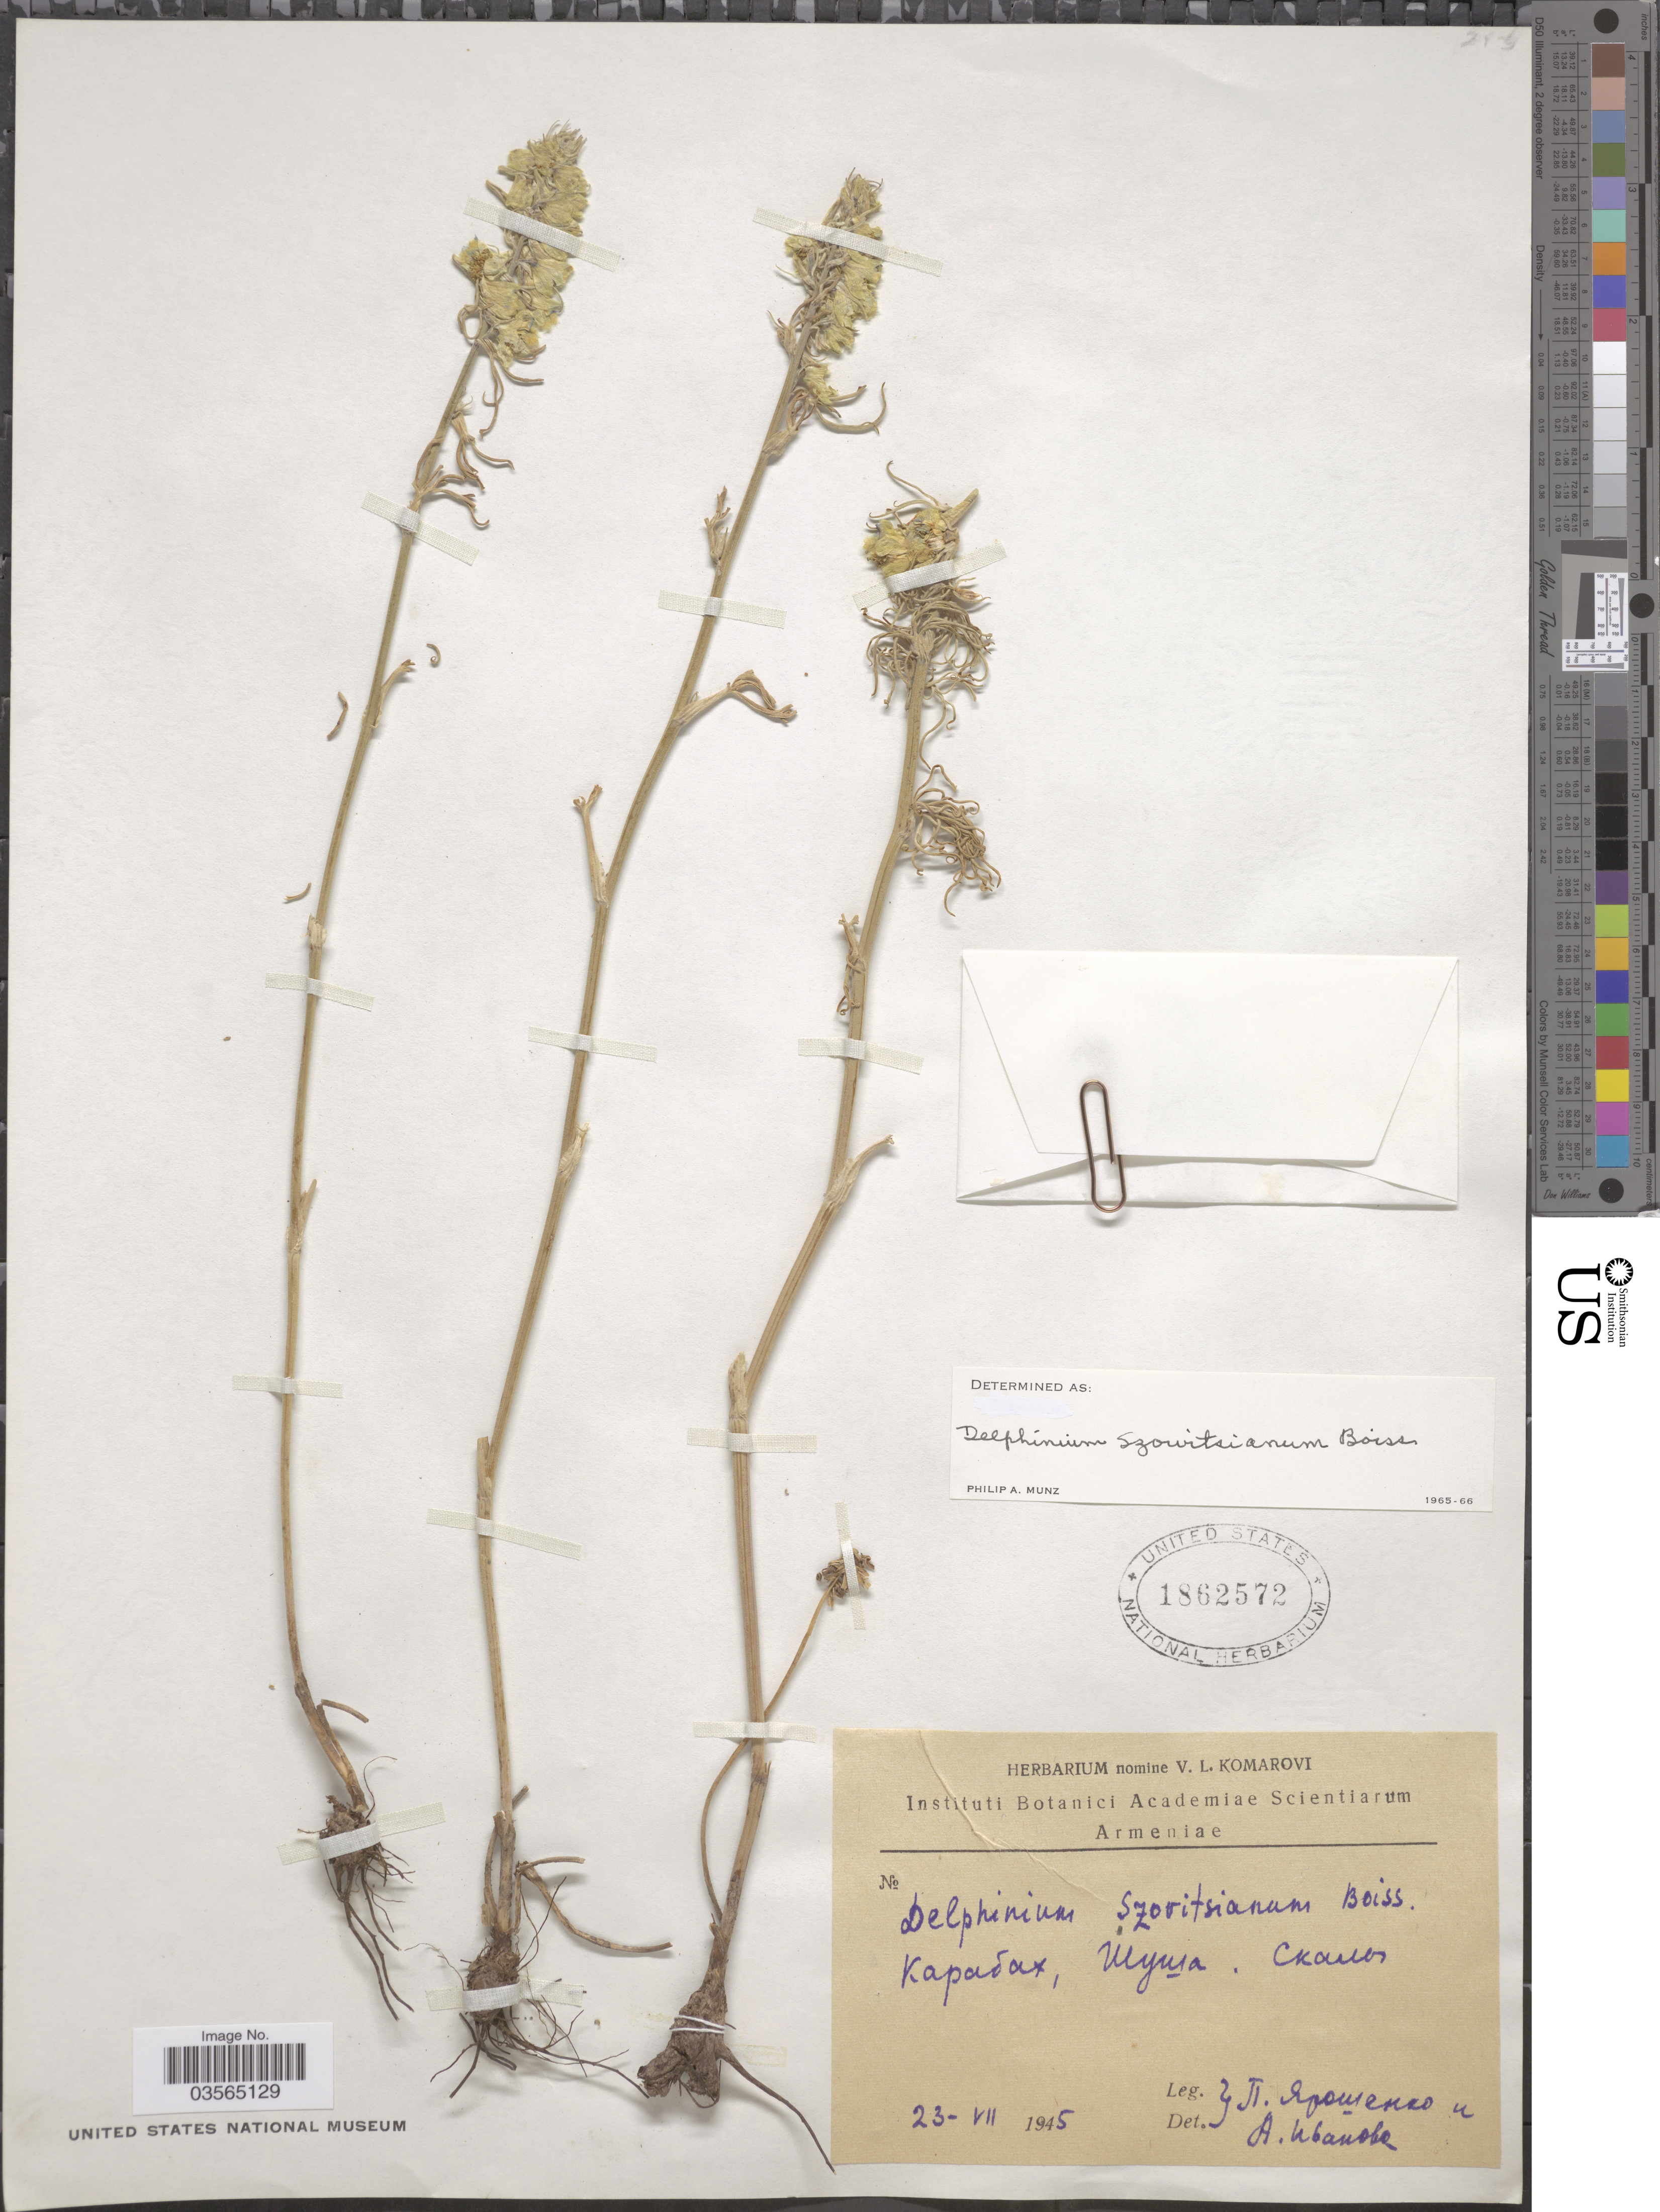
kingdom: Plantae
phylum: Tracheophyta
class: Magnoliopsida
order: Ranunculales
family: Ranunculaceae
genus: Delphinium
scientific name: Delphinium szowitsianum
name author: Boiss.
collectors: P. Yaroshenko & A. Ivanova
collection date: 1945-07-23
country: Azerbaijan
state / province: Nagorno-Karabakh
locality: Shusha.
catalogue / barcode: US 1862572